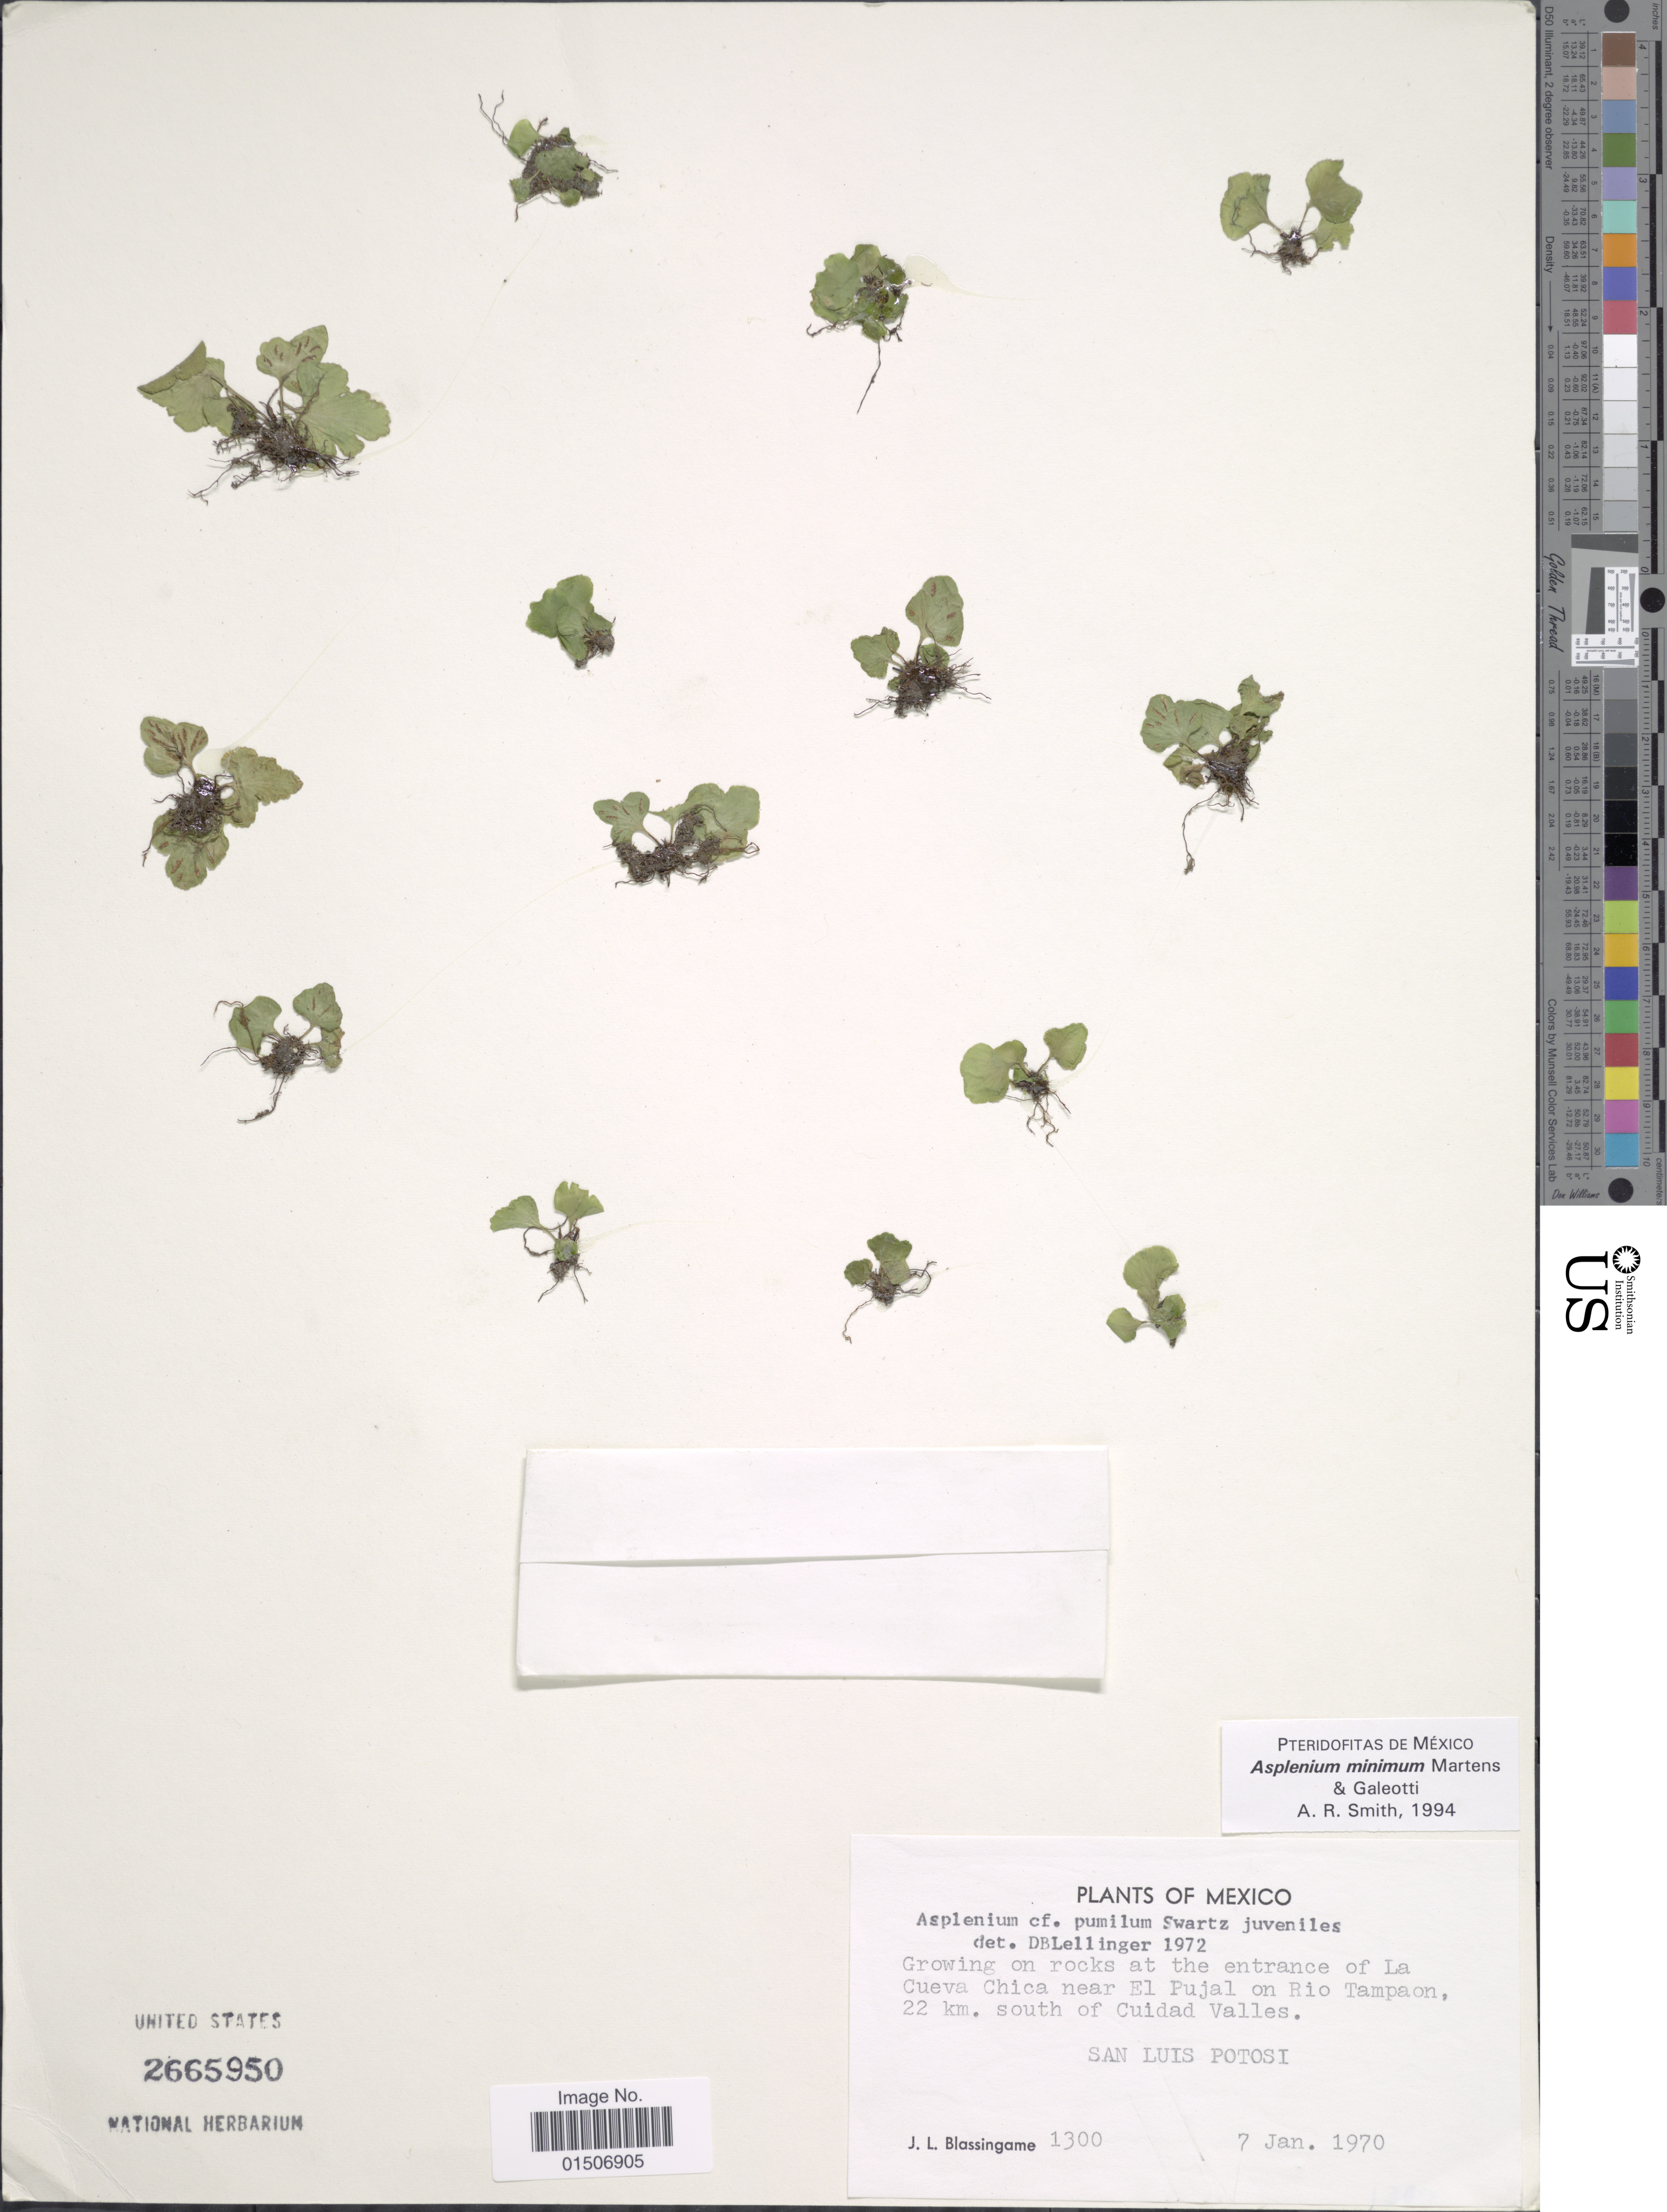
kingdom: Plantae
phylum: Tracheophyta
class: Polypodiopsida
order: Polypodiales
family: Aspleniaceae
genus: Asplenium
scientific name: Asplenium minimum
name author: Mart. & Galeotti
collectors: J. Blassingame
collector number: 1300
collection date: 1970-01-07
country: Mexico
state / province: San Luis Potosí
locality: Growing on rocks at the entrance of La Cueva Chica near El Pujal on Rio Tampaon, 22 km. south of Cuidad Valles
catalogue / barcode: US 2665950